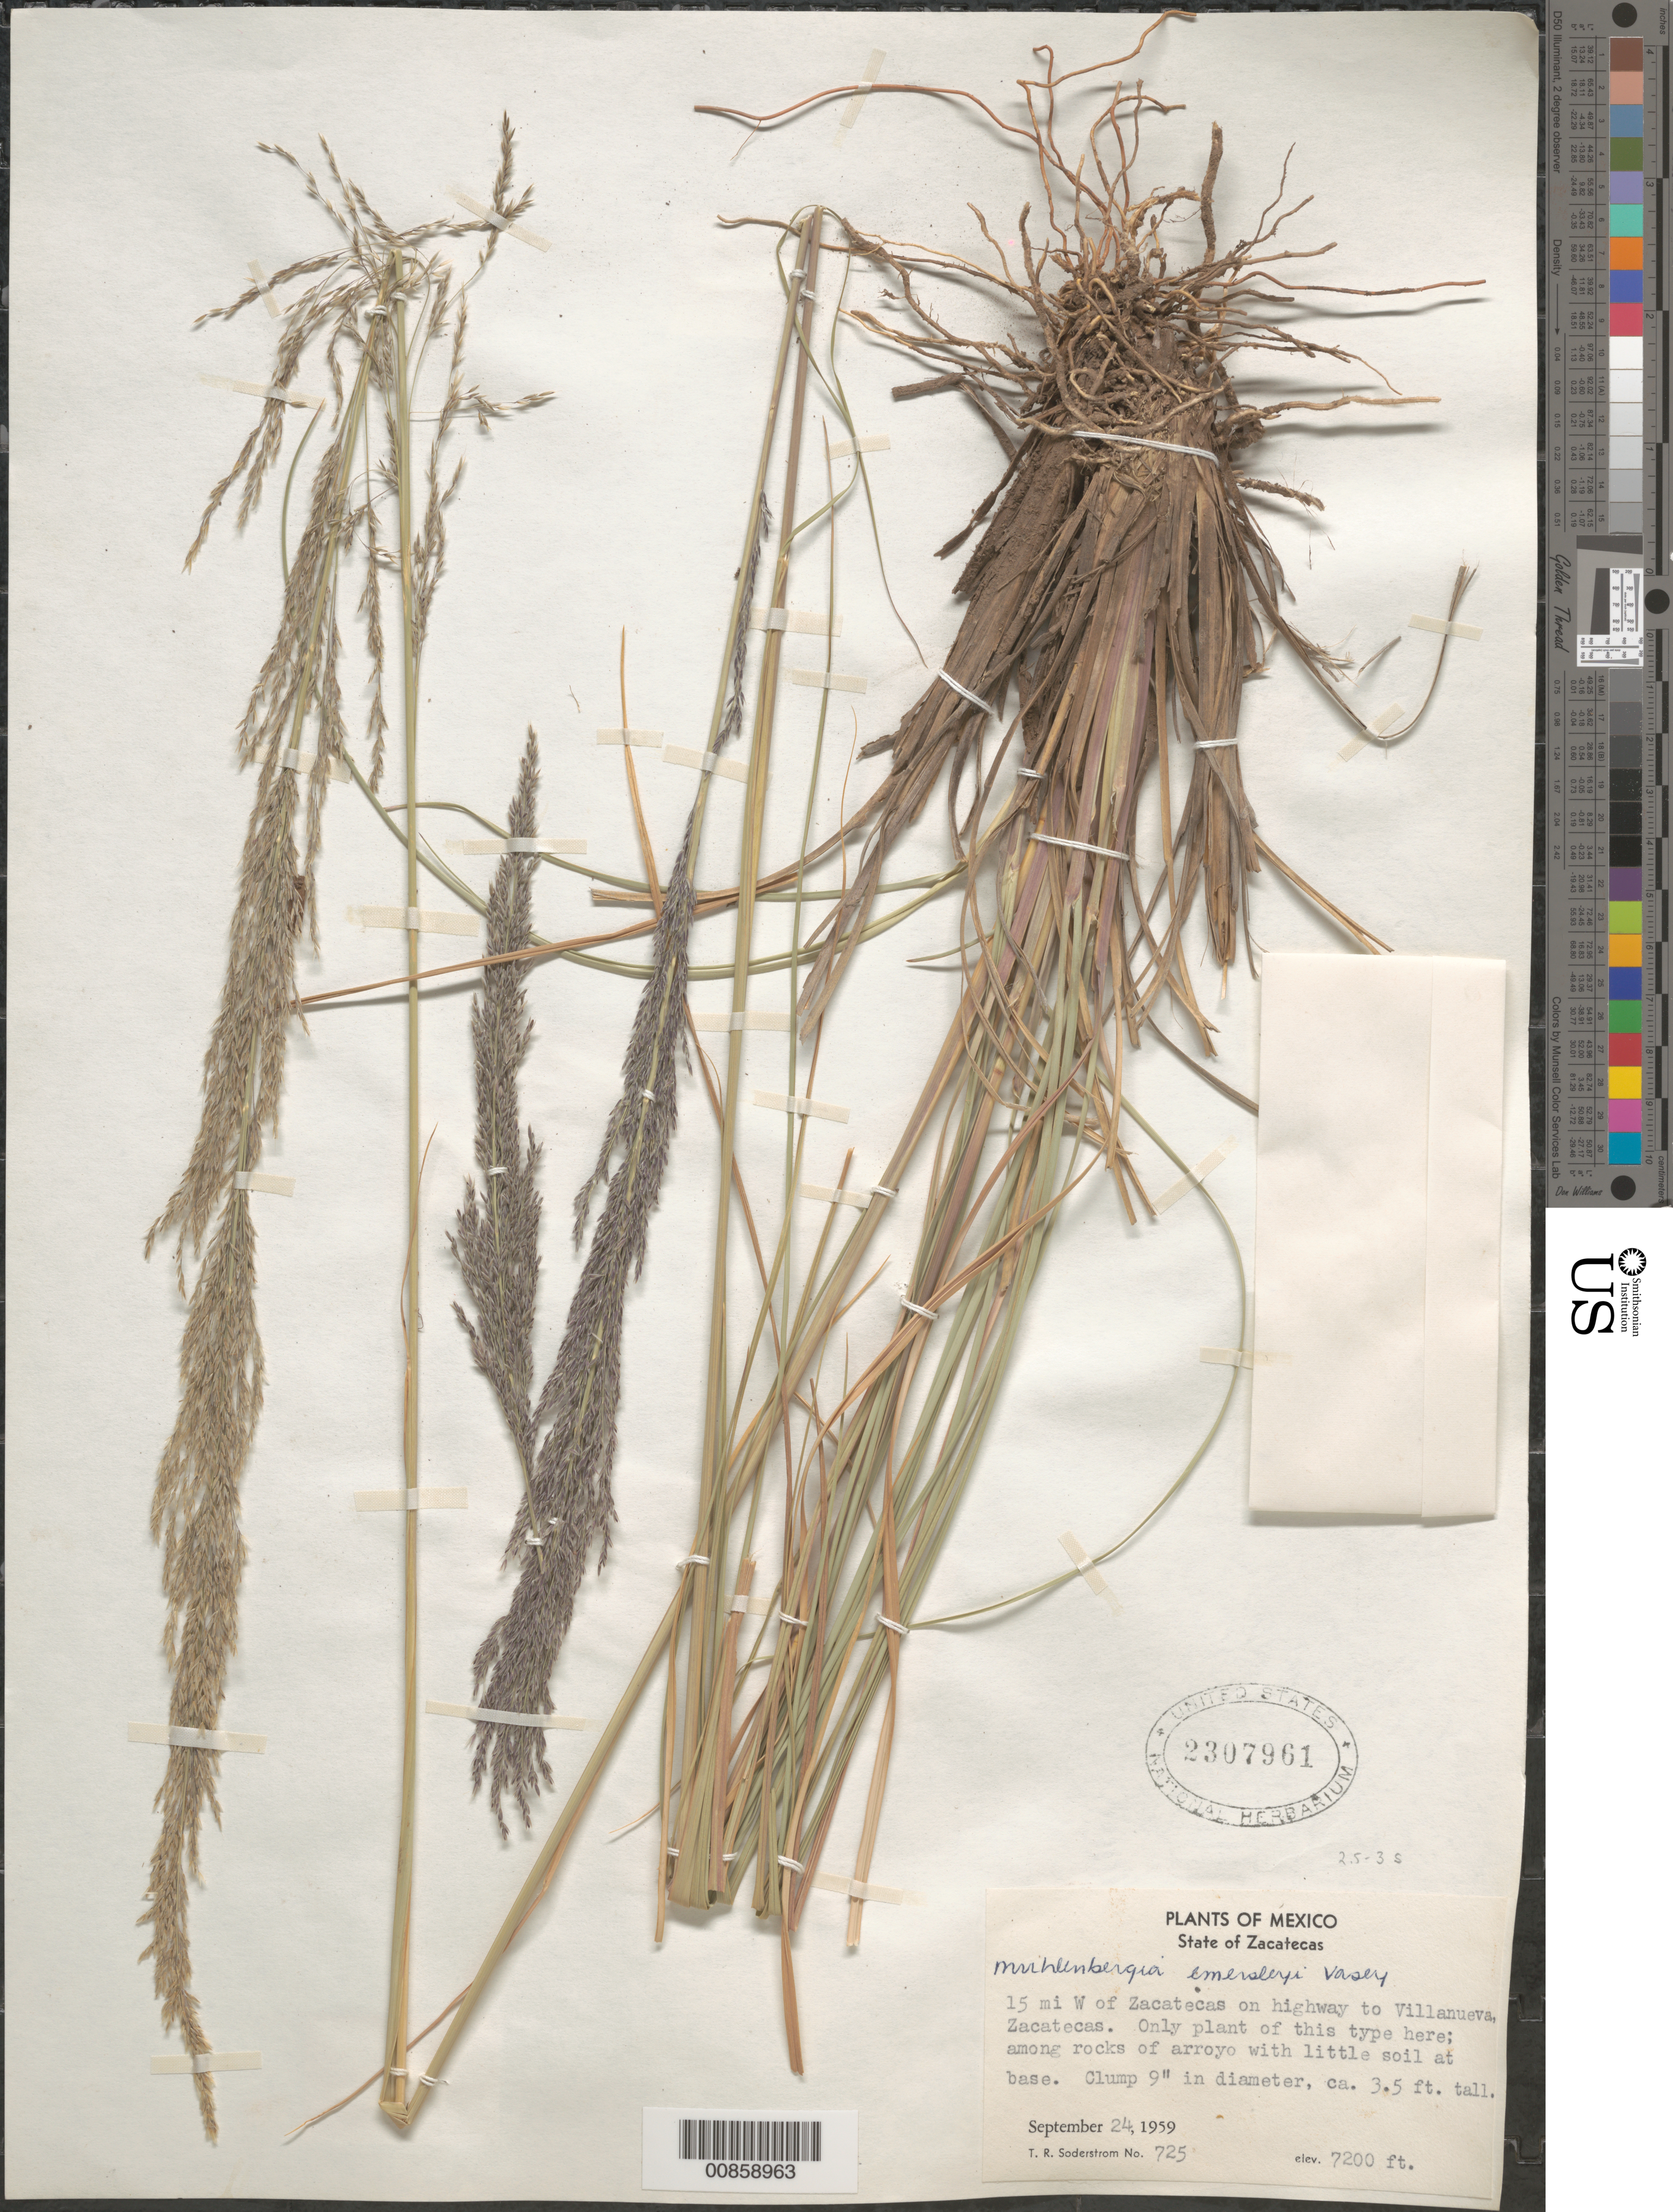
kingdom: Plantae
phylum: Tracheophyta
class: Liliopsida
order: Poales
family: Poaceae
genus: Muhlenbergia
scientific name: Muhlenbergia emersleyi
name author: Vasey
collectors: T. R. Soderstrom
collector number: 725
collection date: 1959-09-24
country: Mexico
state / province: Zacatecas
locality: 15 mi W of Zacatecas on highway to Villanueva.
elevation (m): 2195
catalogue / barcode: US 2307961